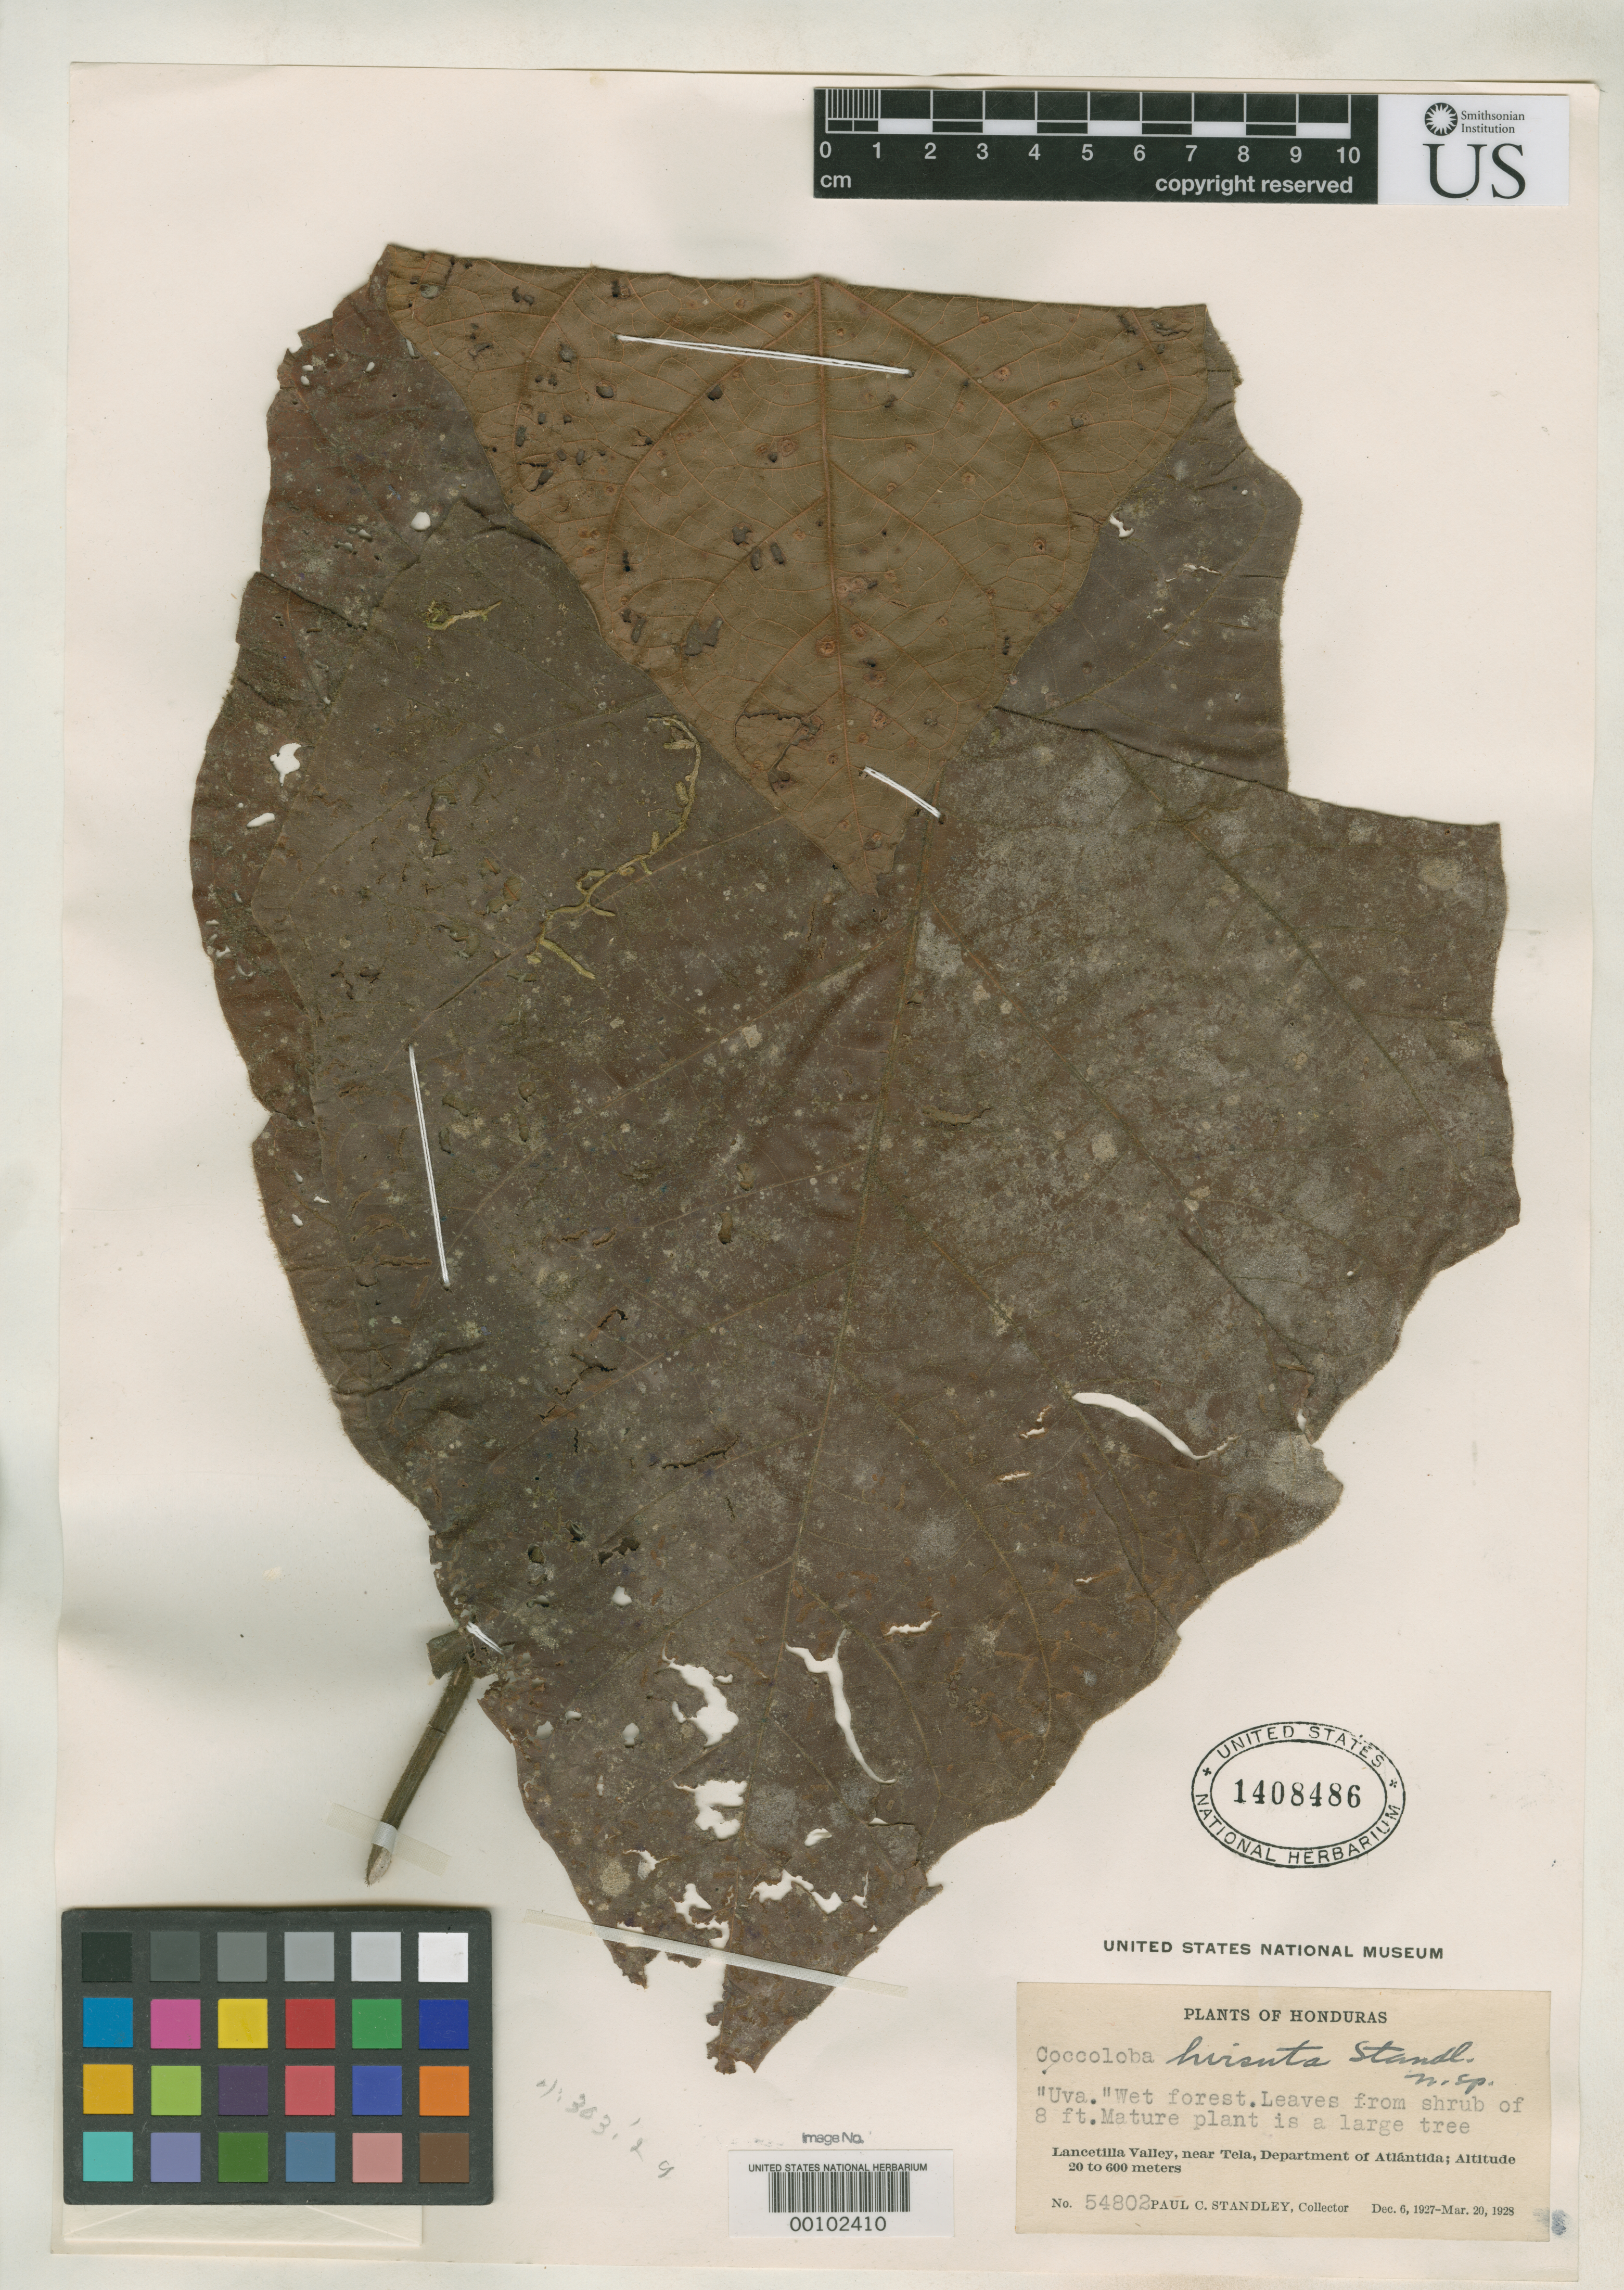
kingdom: Plantae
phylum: Tracheophyta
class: Magnoliopsida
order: Caryophyllales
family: Polygonaceae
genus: Coccoloba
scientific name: Coccoloba hirsuta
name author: Standl.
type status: Isotype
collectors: P. C. Standley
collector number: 54802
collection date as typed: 20 Jan 1928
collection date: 1928-01-20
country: Honduras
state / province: Atlántida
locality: Lancetilla Valley, near Tela.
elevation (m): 400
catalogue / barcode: US 1408486